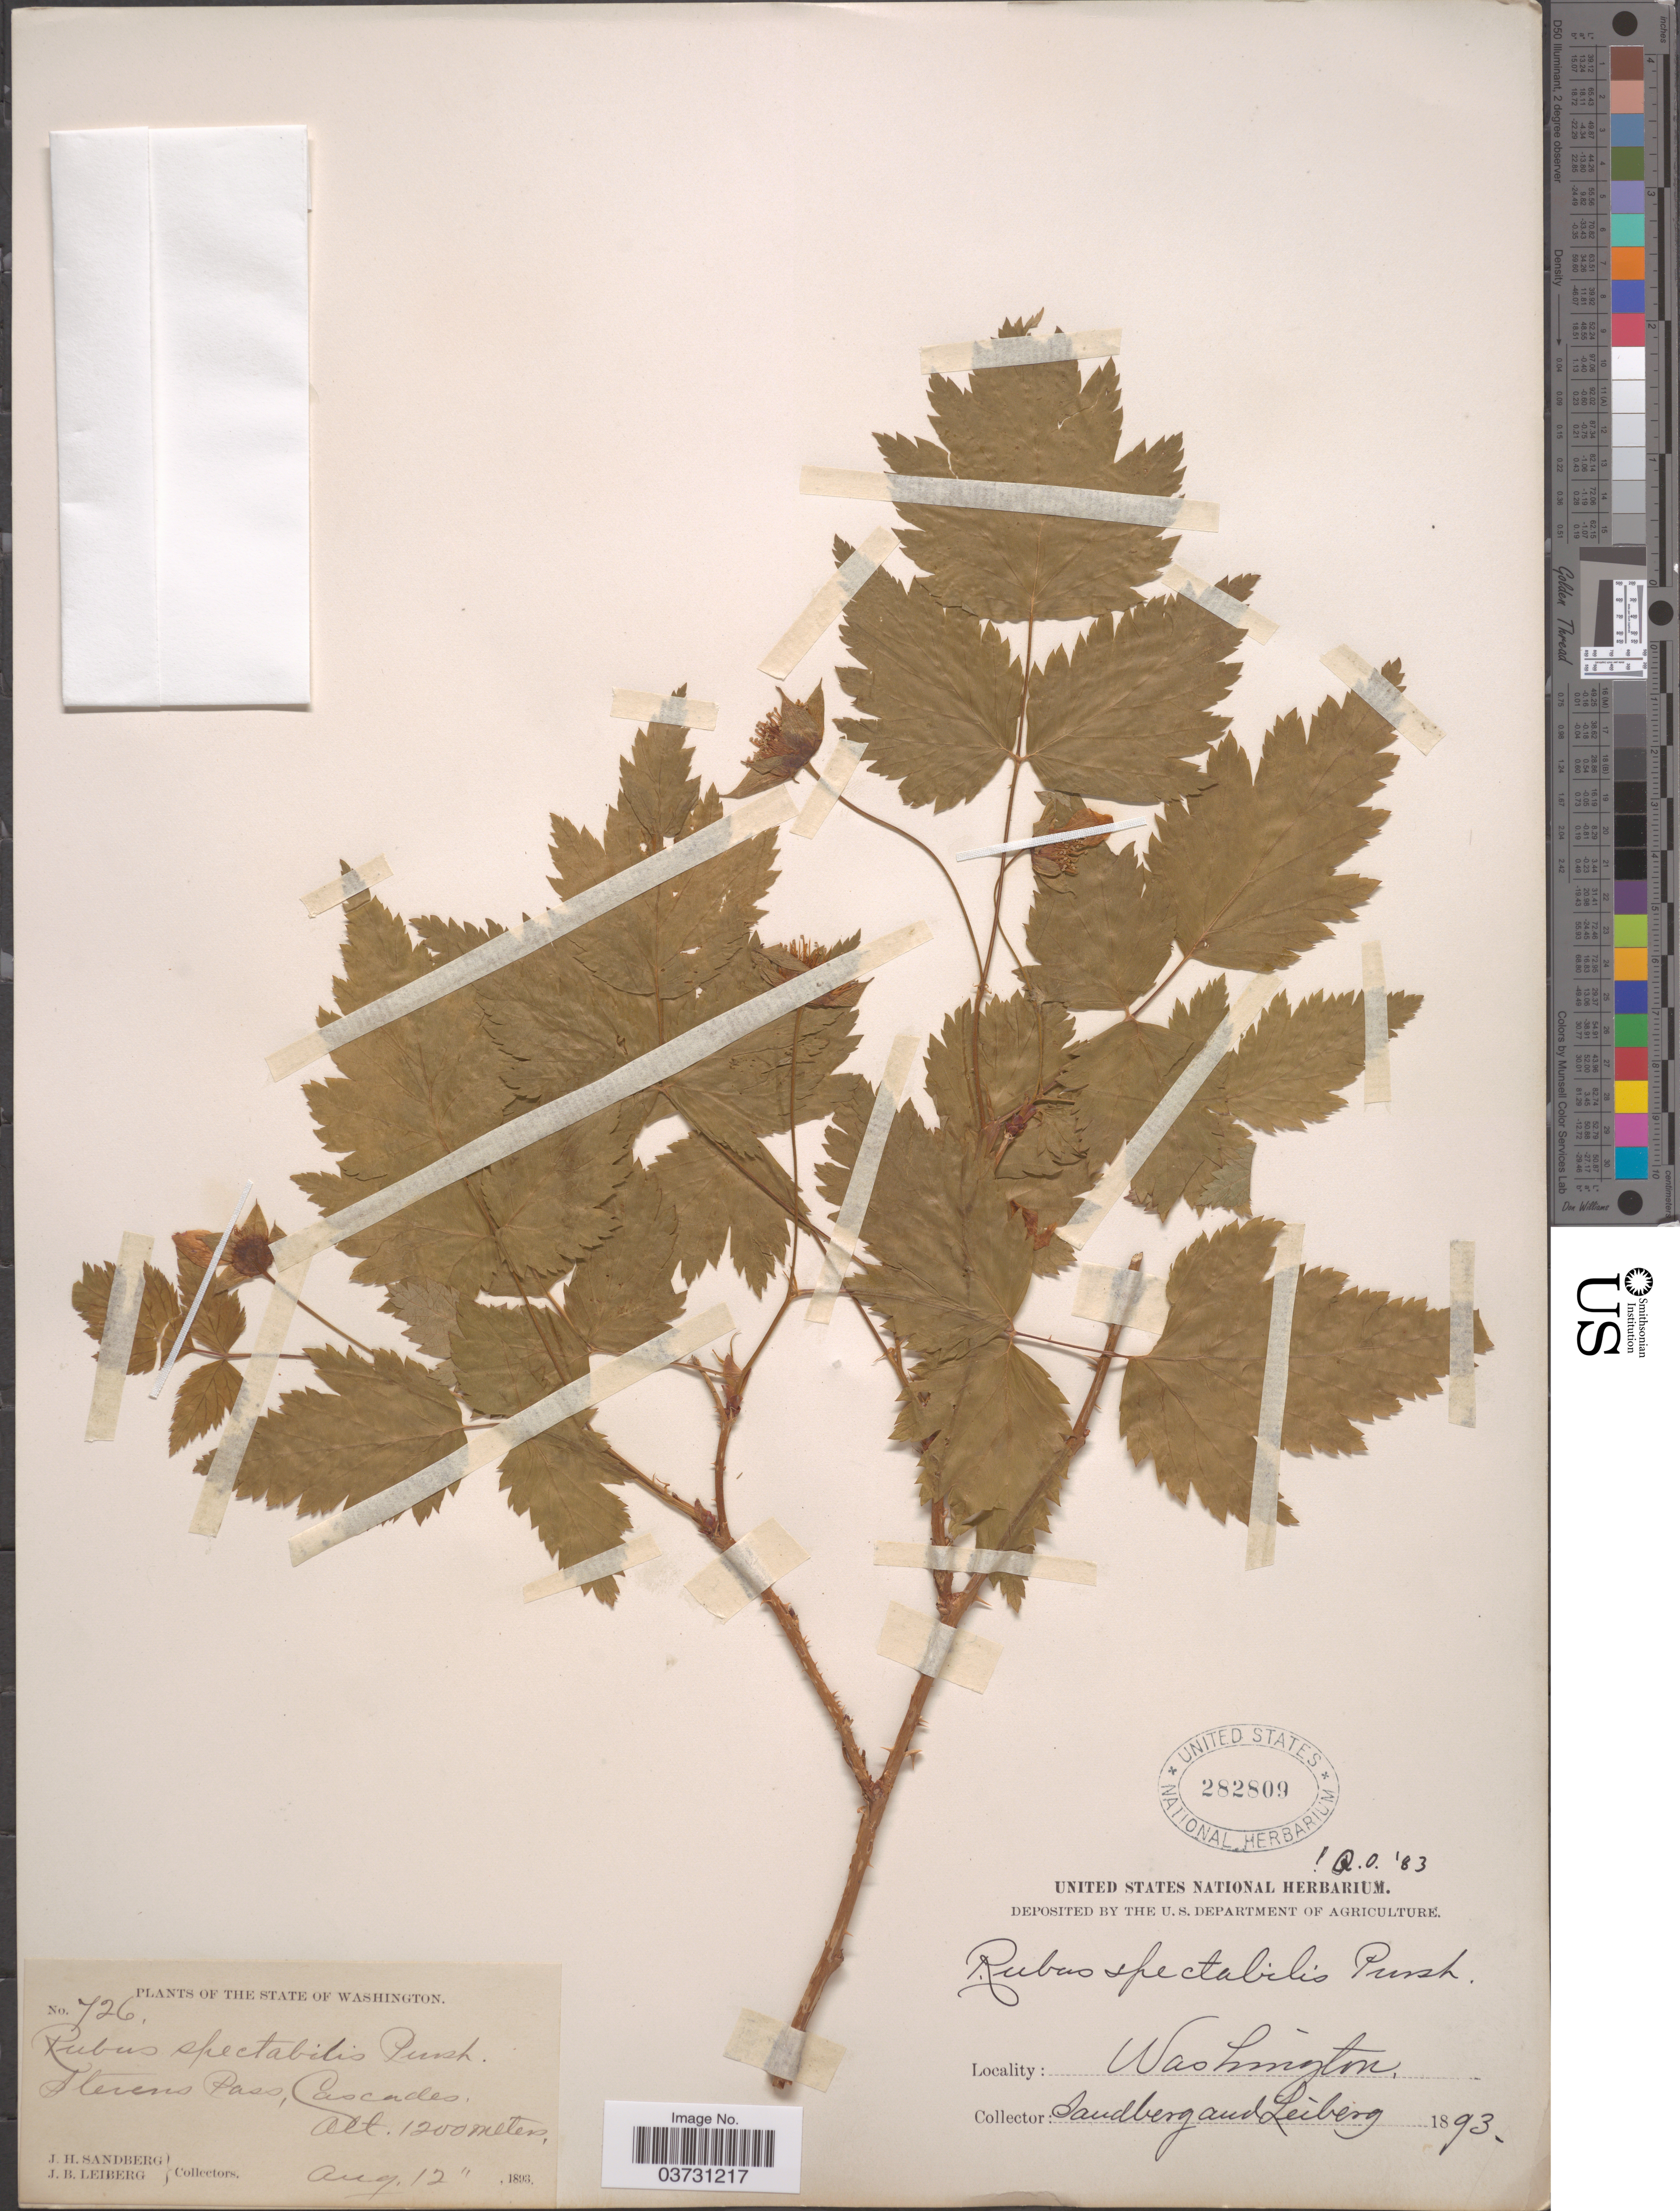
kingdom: Plantae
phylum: Tracheophyta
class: Magnoliopsida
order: Rosales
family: Rosaceae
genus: Rubus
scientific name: Rubus spectabilis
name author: Pursh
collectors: J. H. Sandberg & J. B. Leiberg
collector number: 726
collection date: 1893-08-12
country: United States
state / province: Washington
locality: Stevens Pass, Cascades.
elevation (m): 1200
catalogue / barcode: US 282809